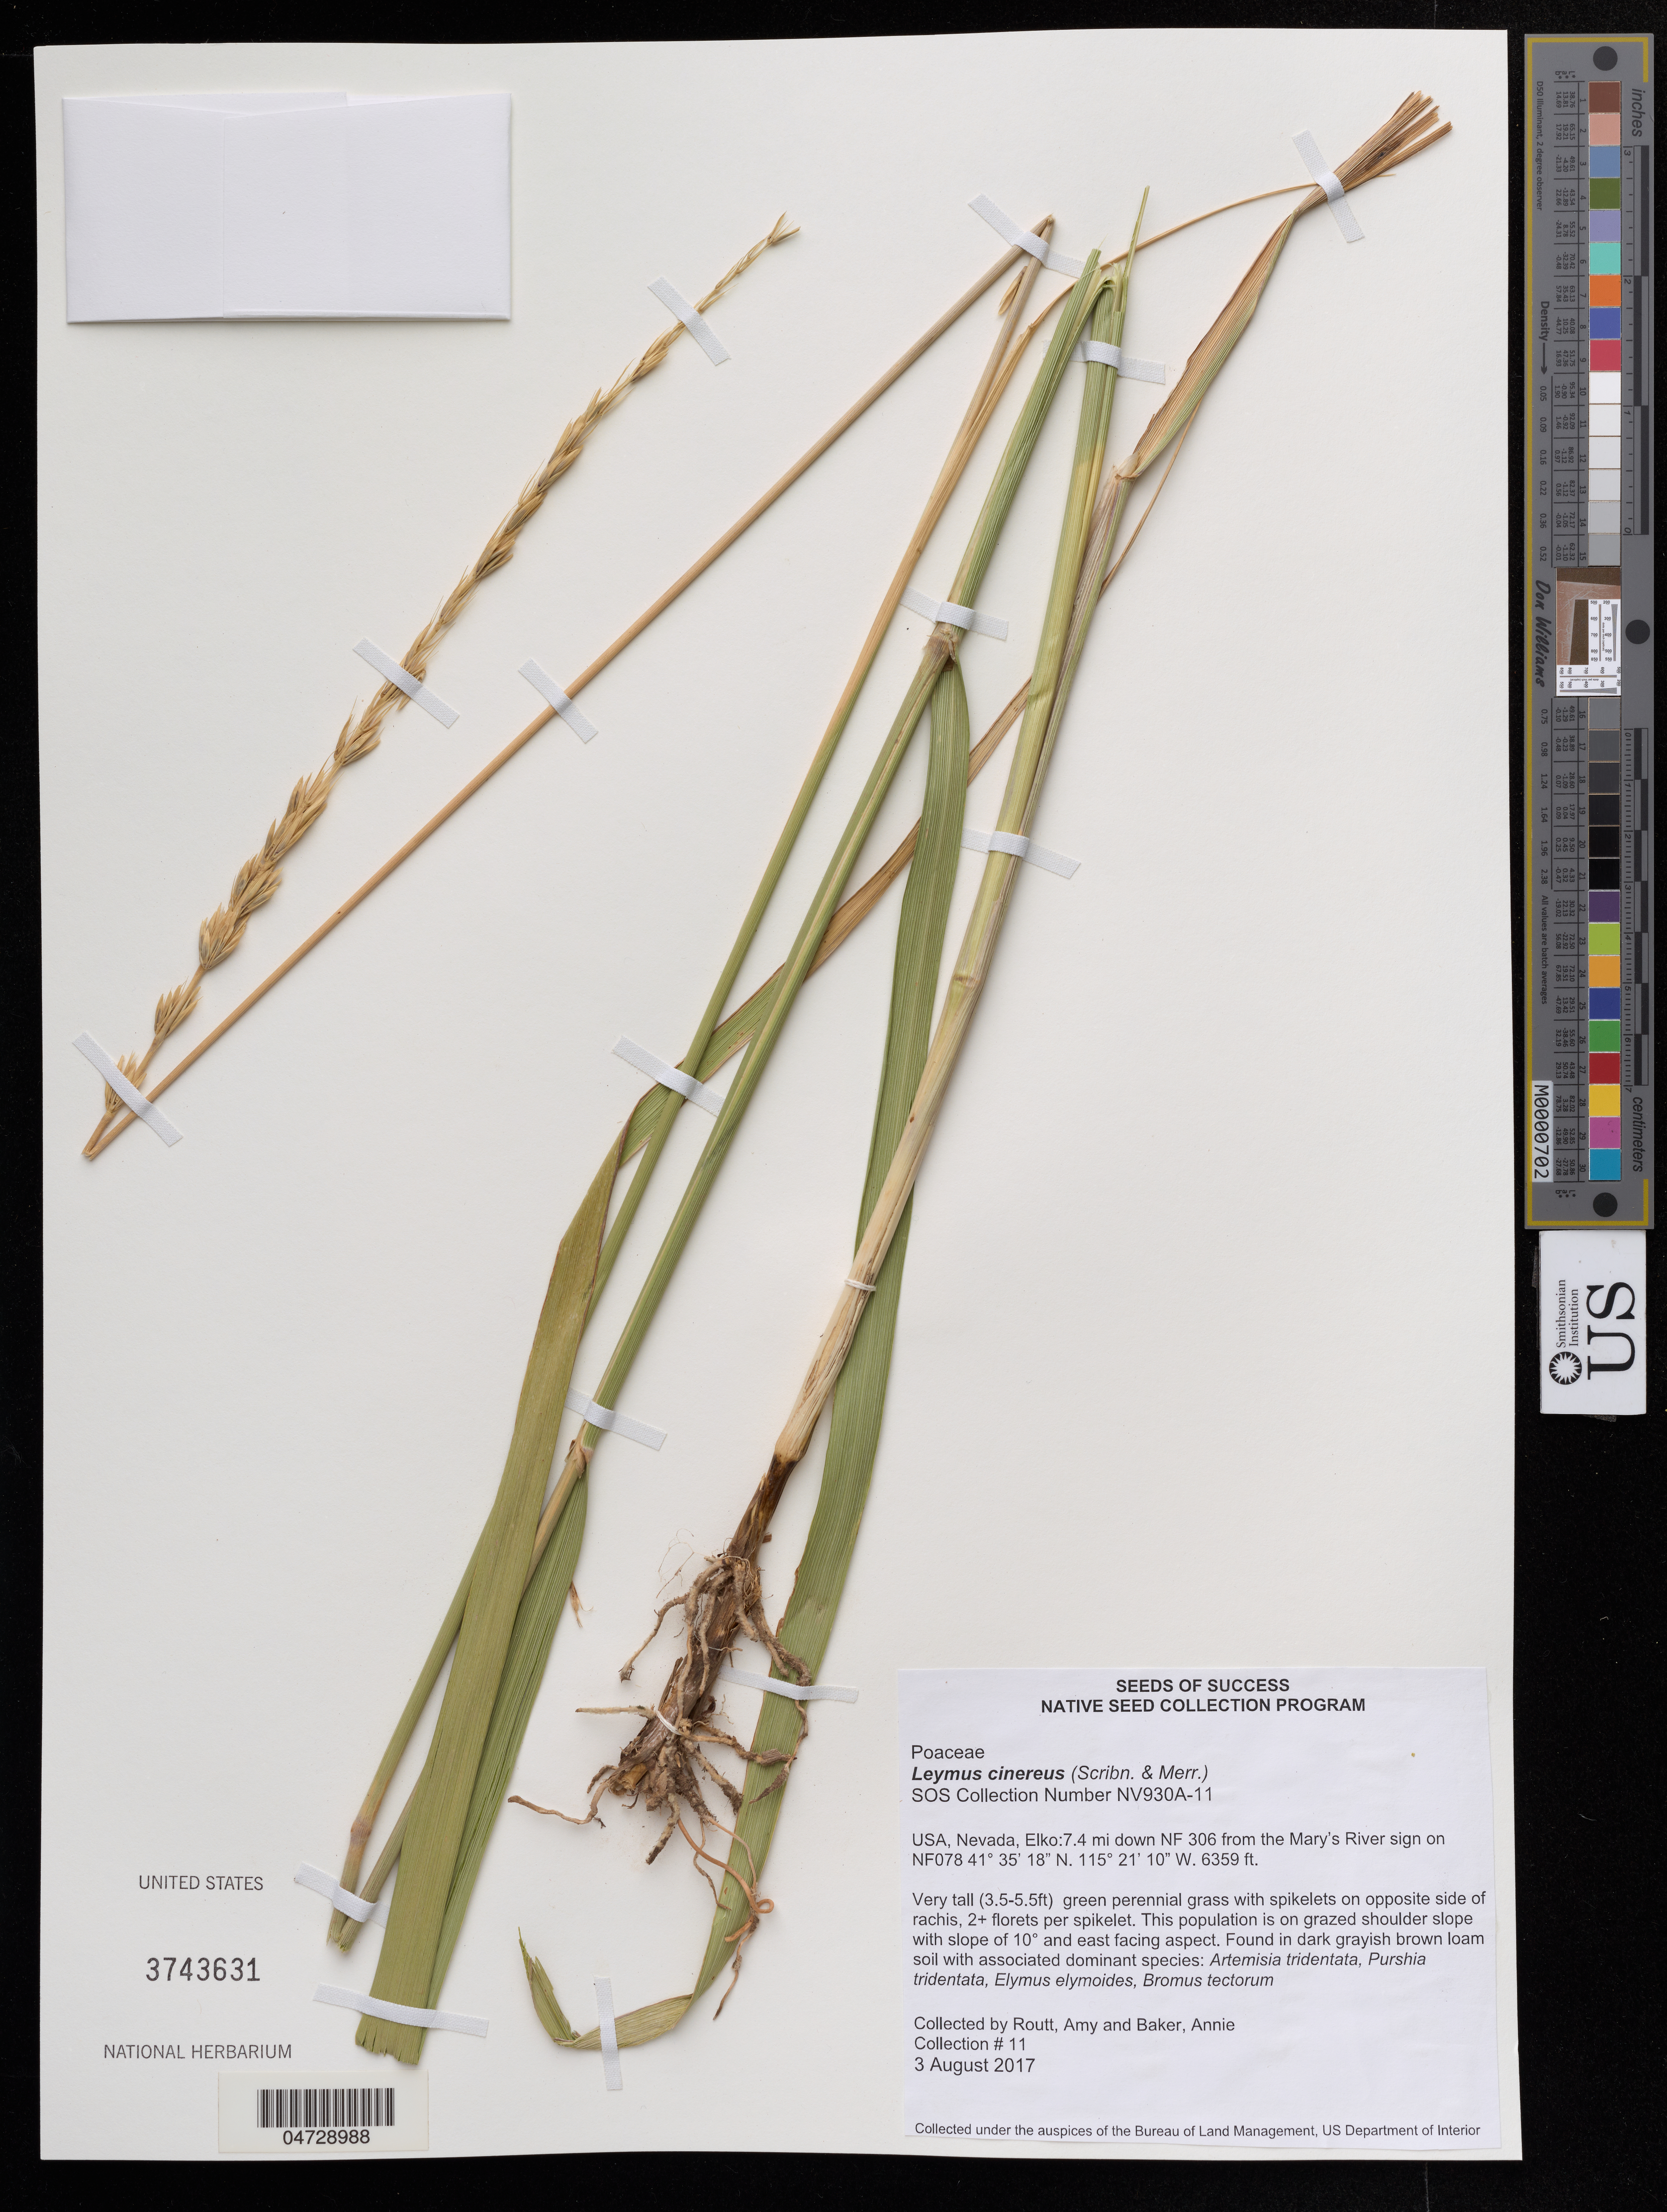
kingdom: Plantae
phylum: Tracheophyta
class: Liliopsida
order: Poales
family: Poaceae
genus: Leymus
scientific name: Leymus cinereus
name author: (Scribn. & Merr.) Á. Löve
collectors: A. Routt & A. Baker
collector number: NV930A-11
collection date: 2017-08-03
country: United States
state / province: Nevada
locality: Elko: 7.4 mi down NF 306 from the Mary's River sign on NF078.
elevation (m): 1938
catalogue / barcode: US 3743631